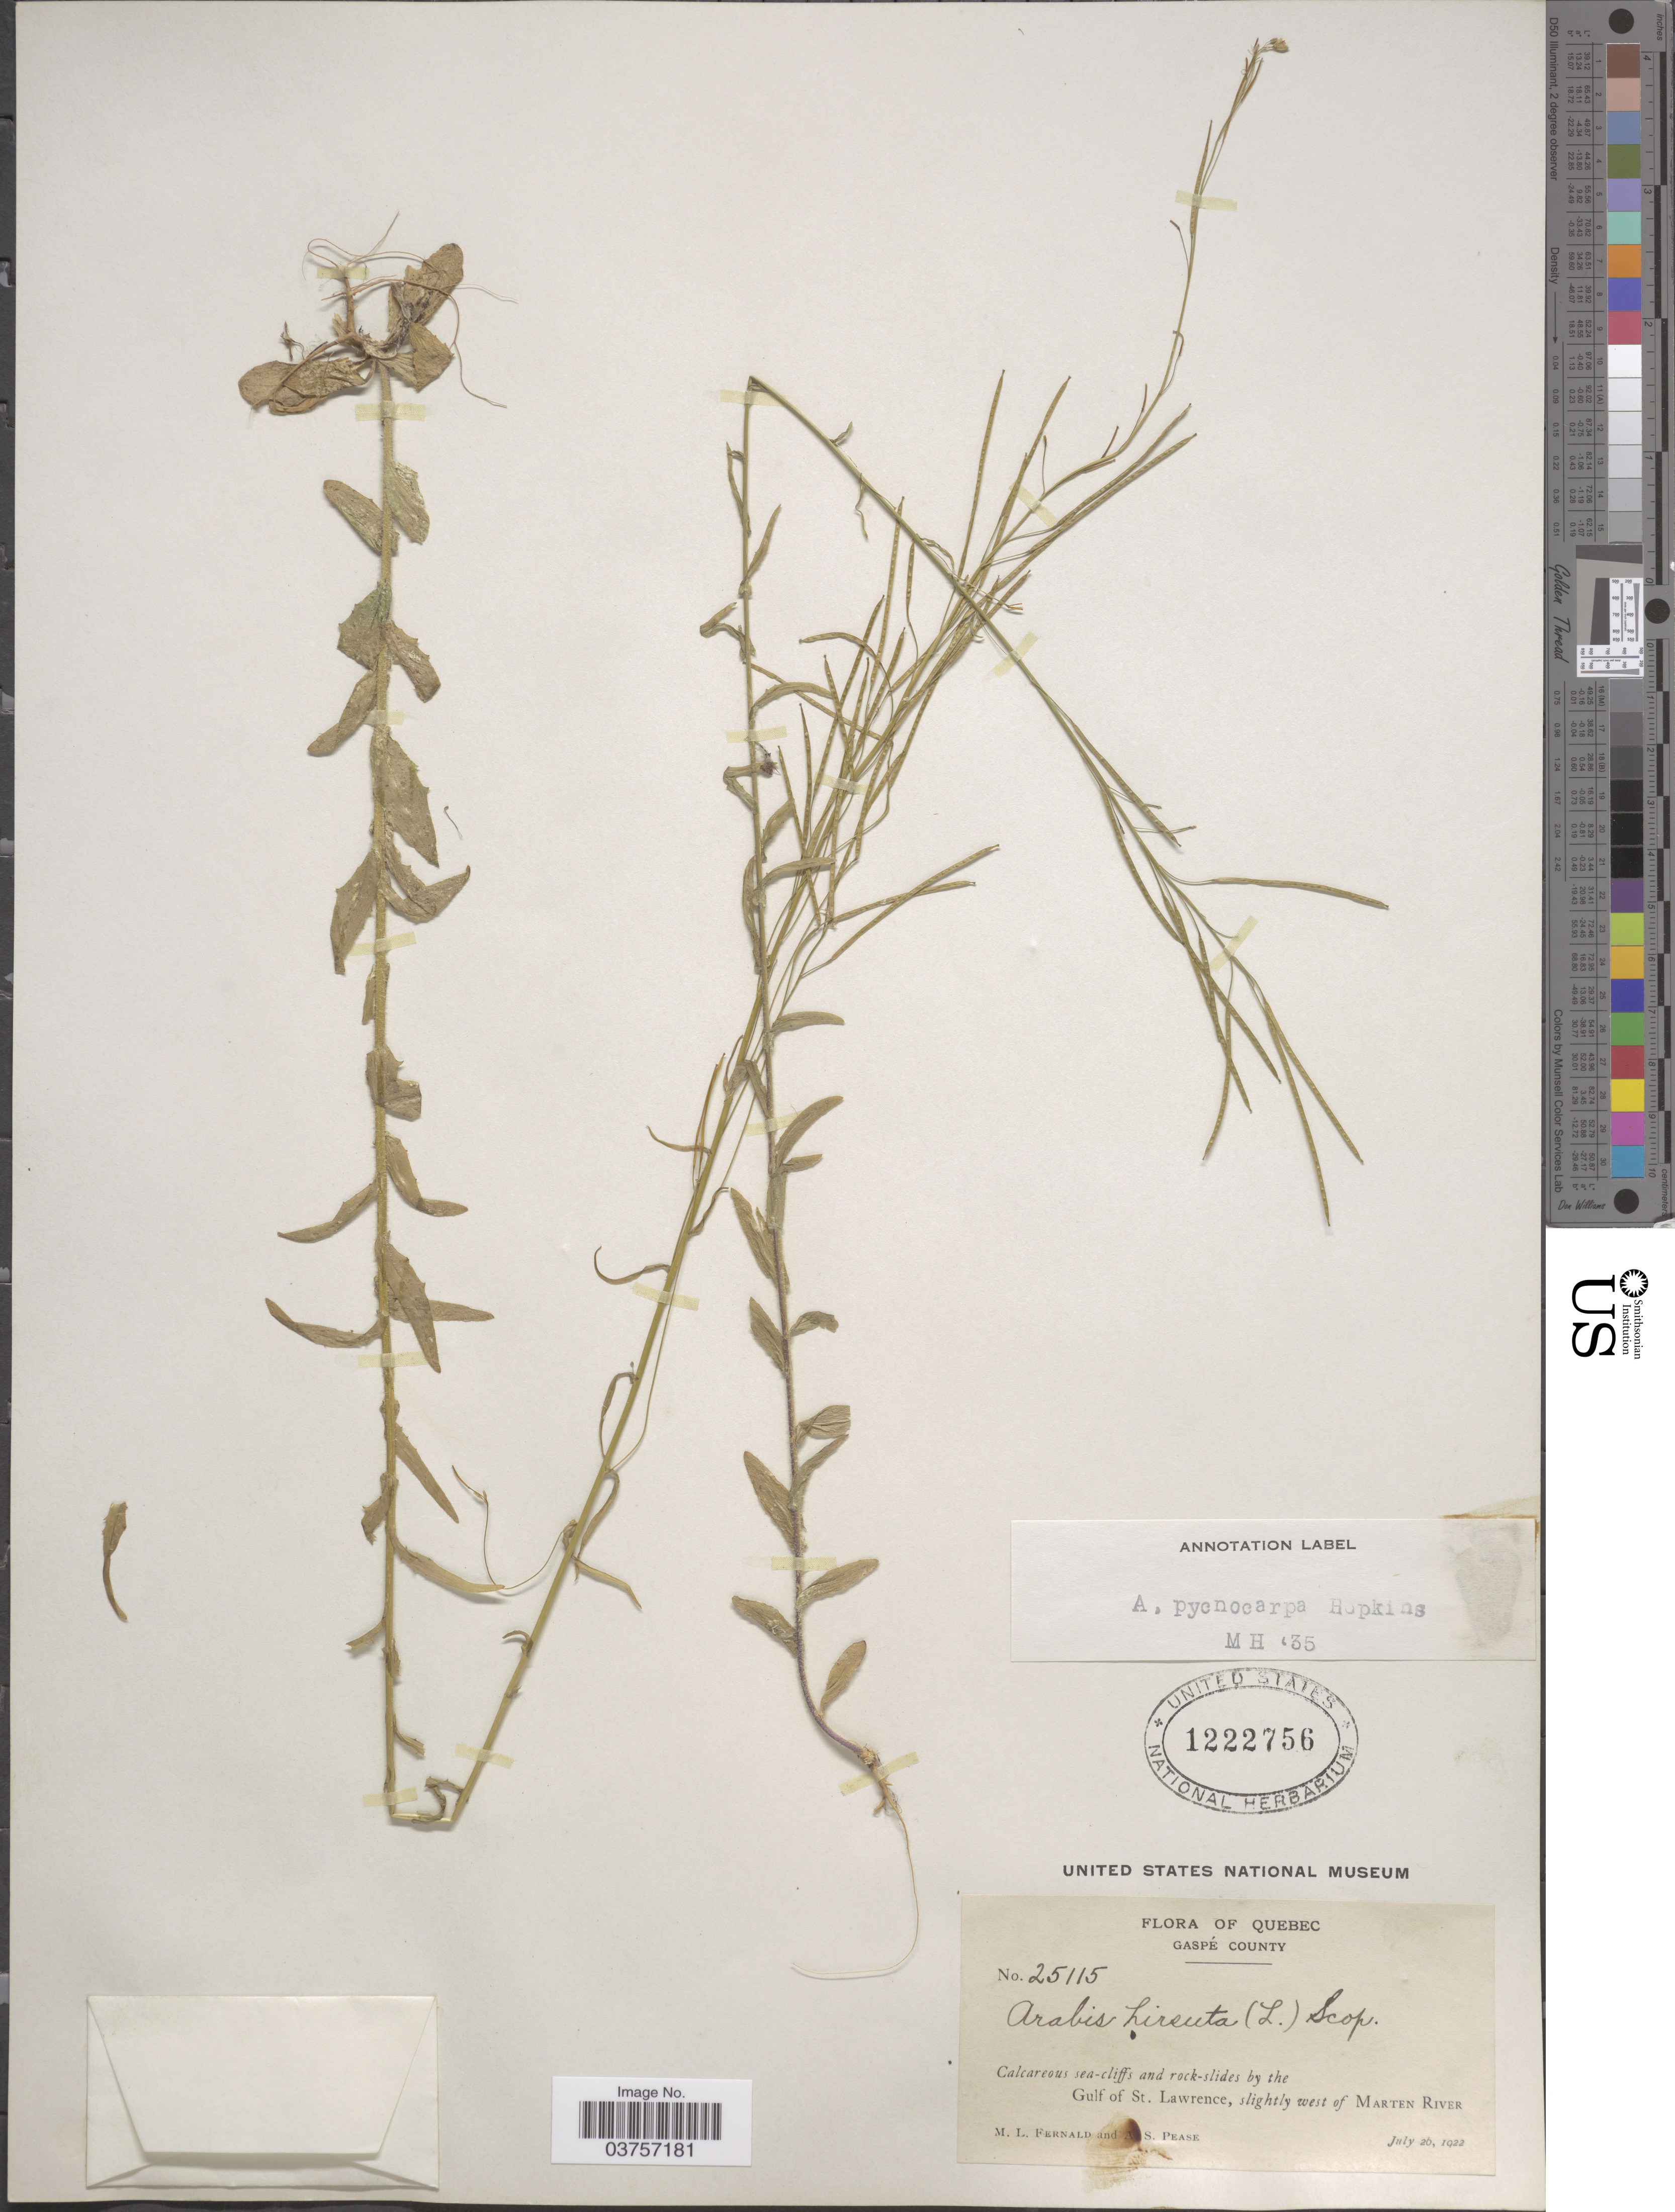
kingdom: Plantae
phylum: Tracheophyta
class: Magnoliopsida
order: Brassicales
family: Brassicaceae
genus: Arabis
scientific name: Arabis hirsuta var. pycnocarpa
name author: M. Hopkins & Rollins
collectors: M. L. Fernald & A. S. Pease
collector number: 25115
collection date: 1922-07-26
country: Canada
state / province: Quebec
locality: Gaspé County; the Gulf of St. Lawrence, slightly west of Marten River.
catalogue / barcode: US 1222756